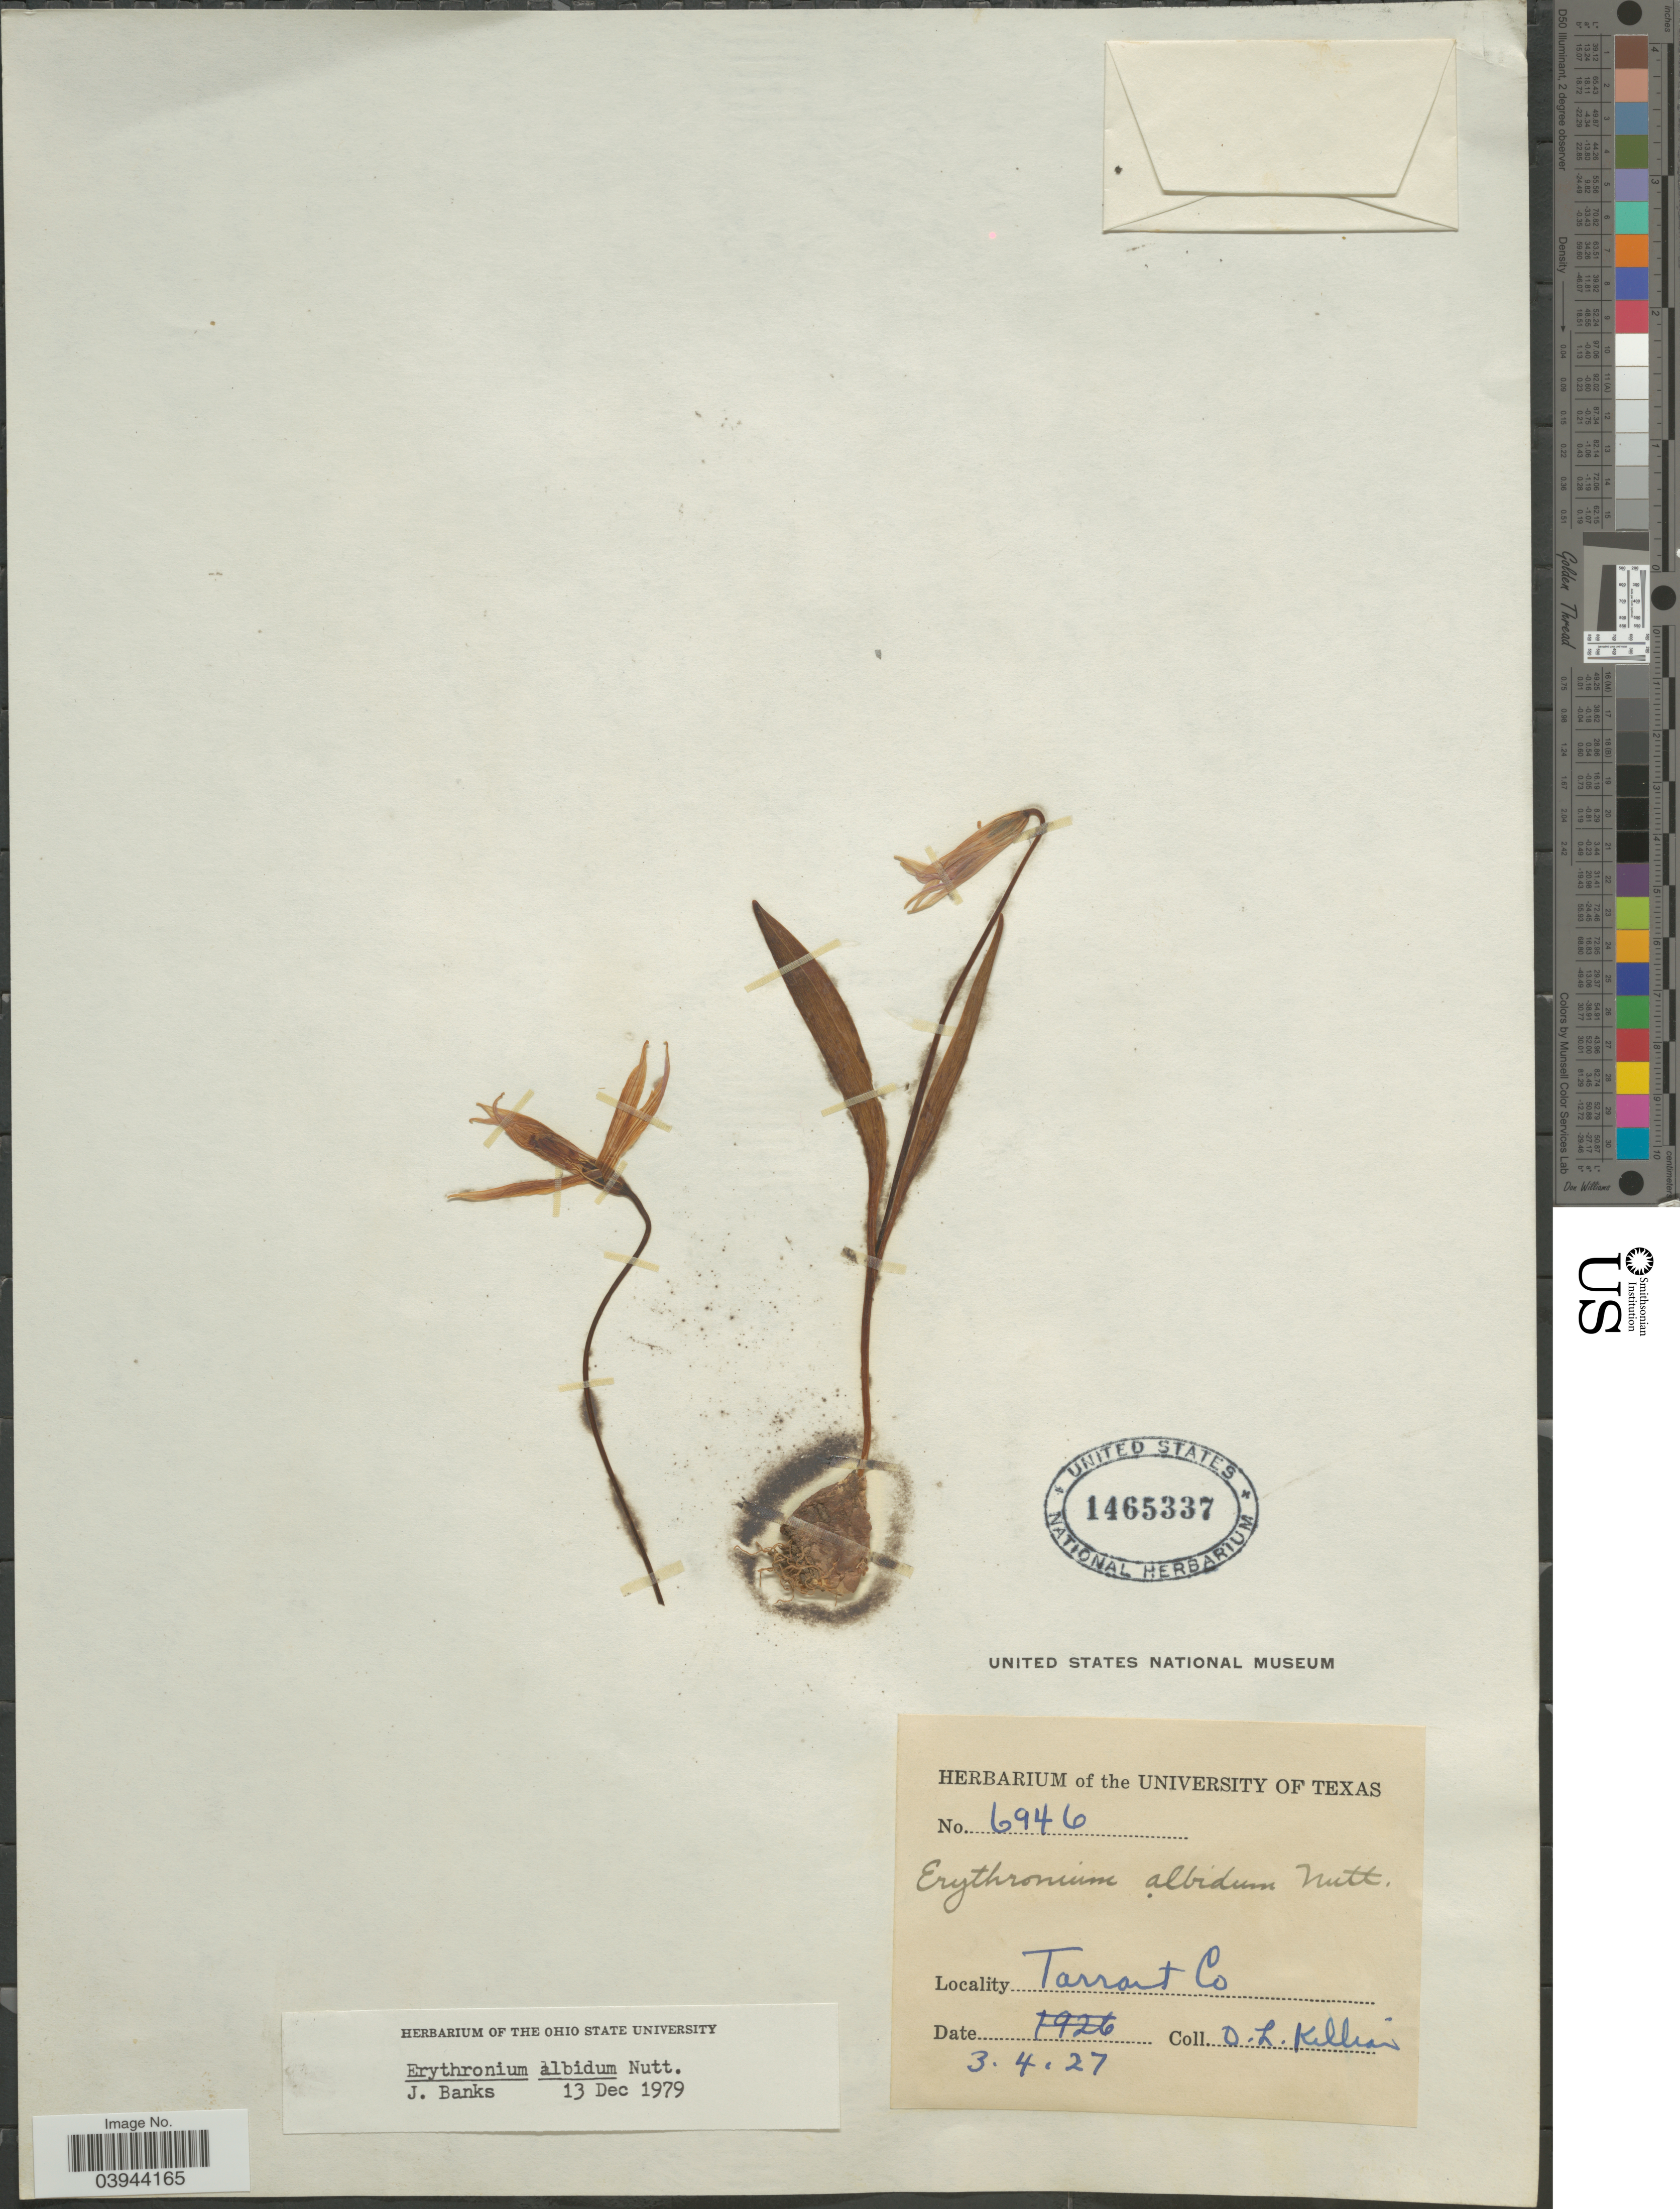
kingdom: Plantae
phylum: Tracheophyta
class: Liliopsida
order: Liliales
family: Liliaceae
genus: Erythronium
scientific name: Erythronium albidum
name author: Nutt.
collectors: O. Killian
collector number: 6946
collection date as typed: Transcribed d/m/y: 4/3/27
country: United States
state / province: Texas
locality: Tarrant Co.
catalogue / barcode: US 1465337